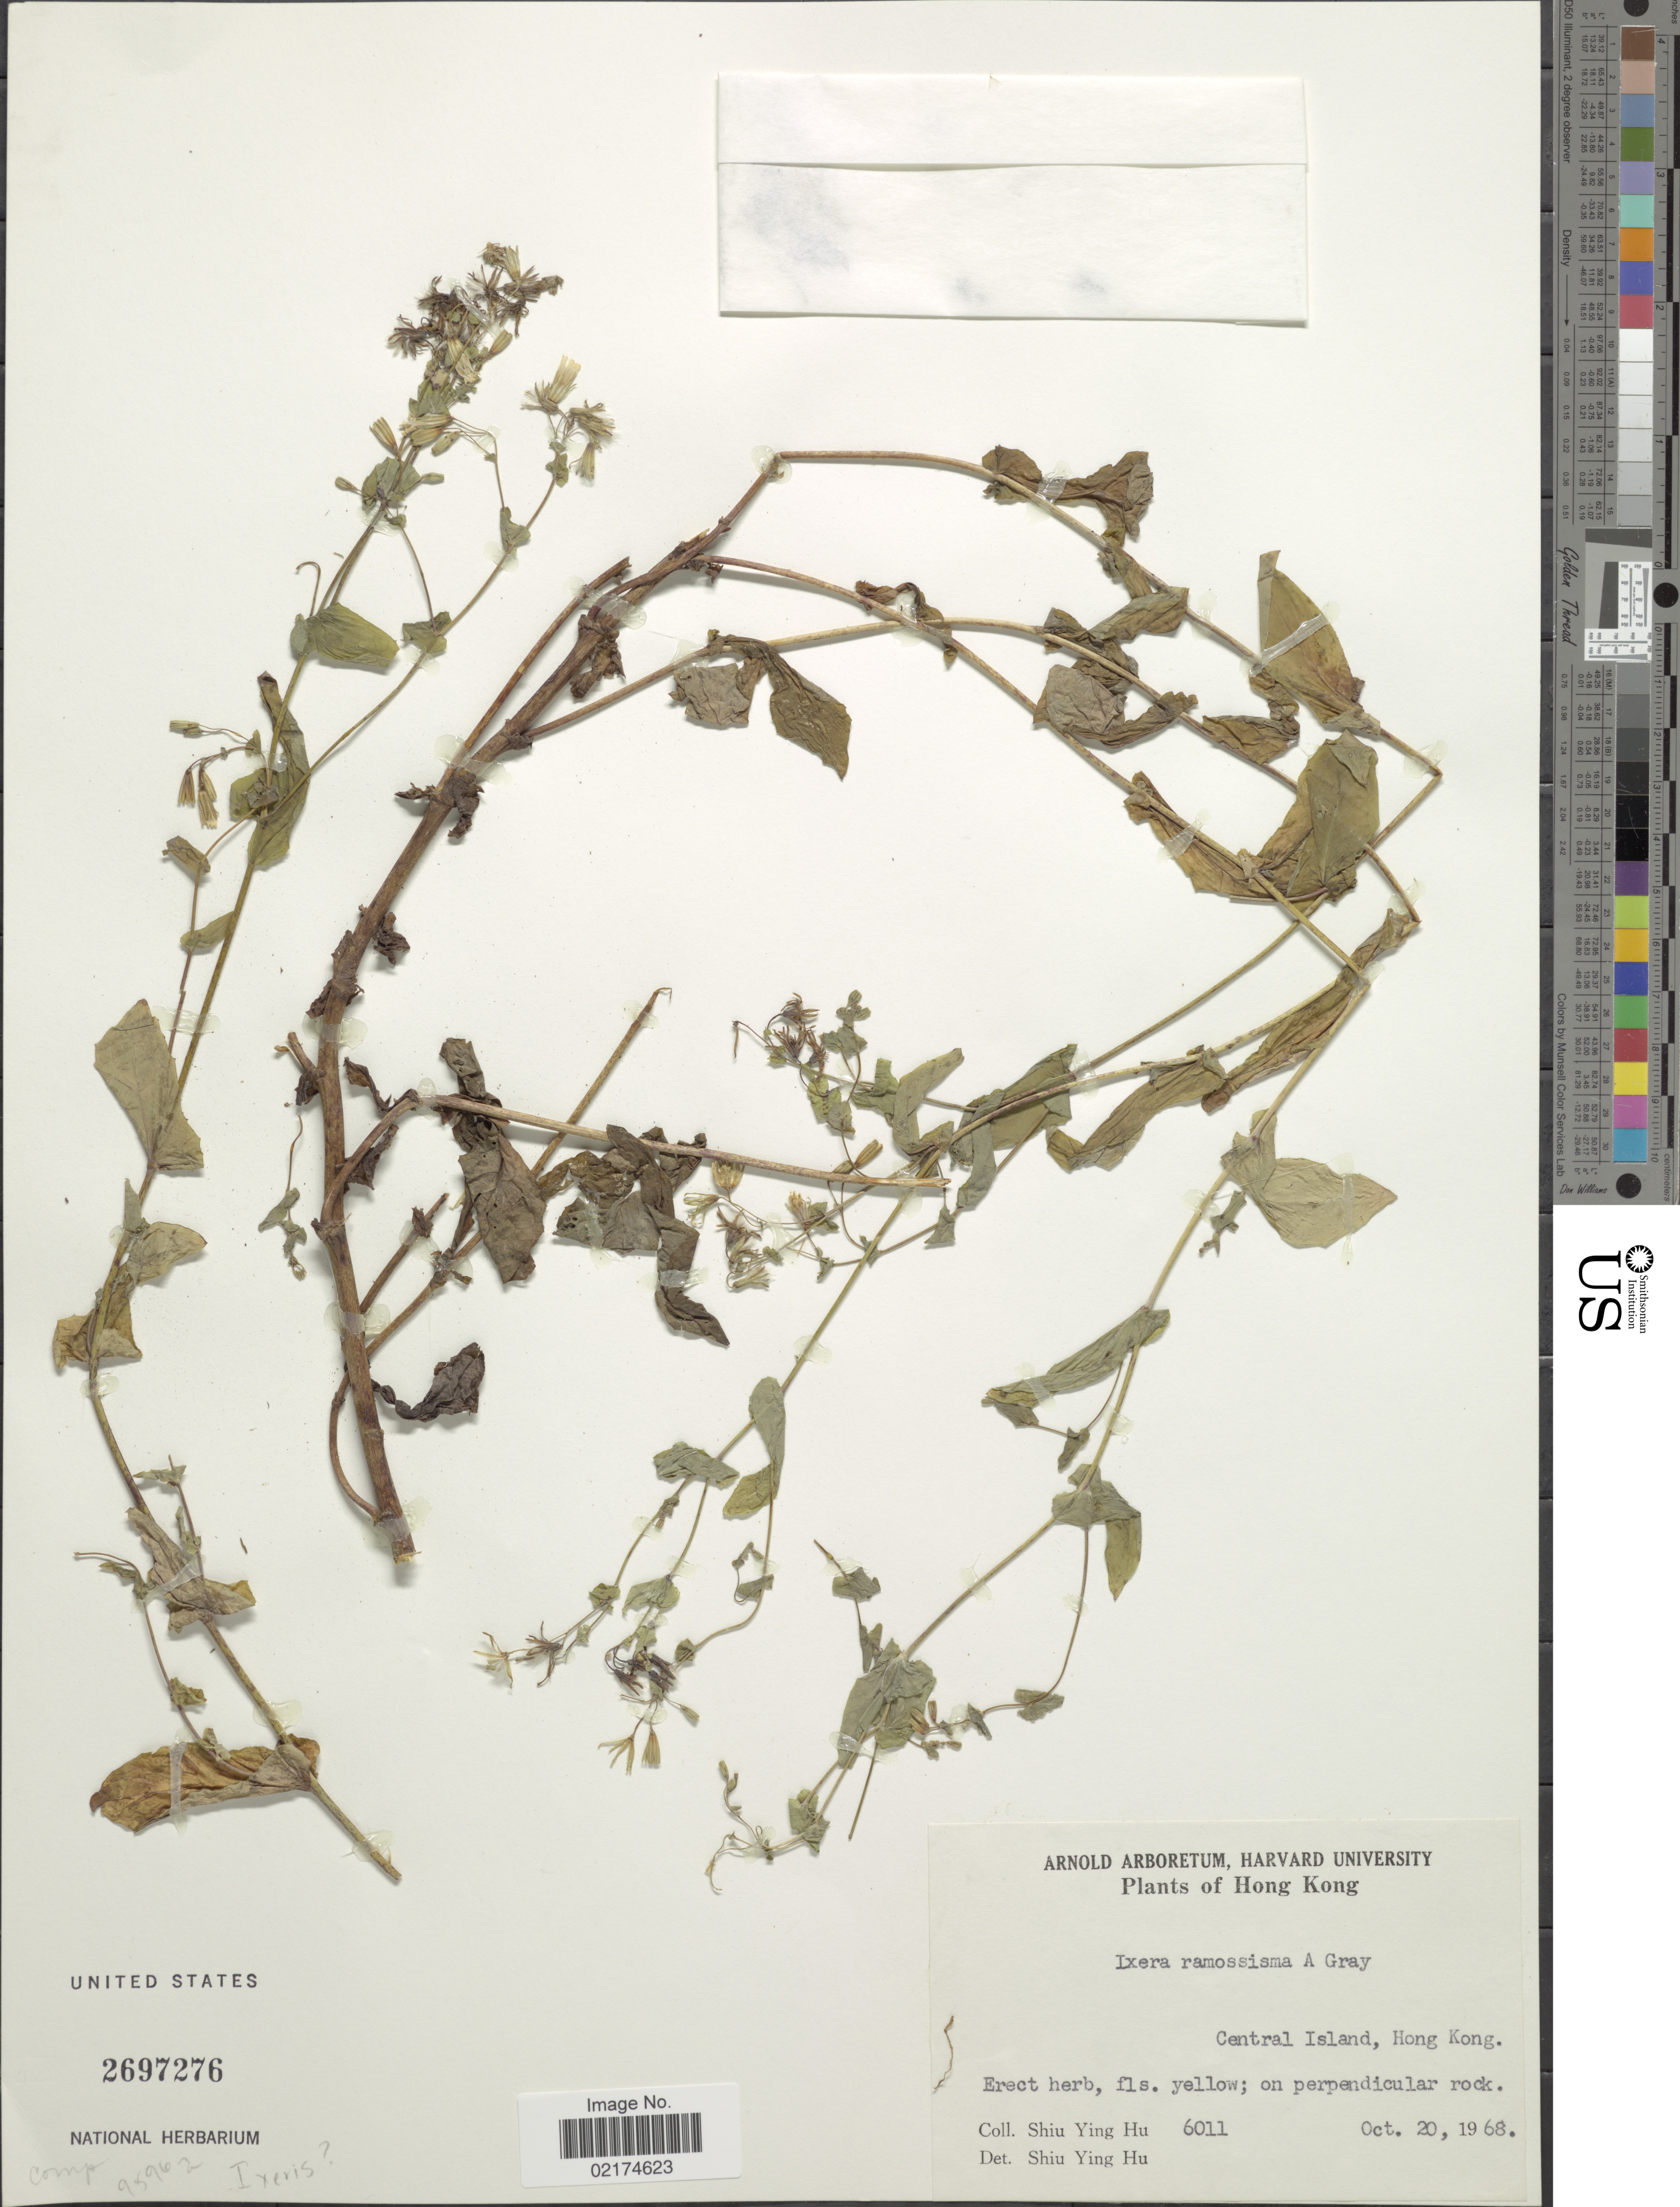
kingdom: Plantae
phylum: Tracheophyta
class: Magnoliopsida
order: Asterales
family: Asteraceae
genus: Ixeris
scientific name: Ixeris sp.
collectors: S. Y. Hu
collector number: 6011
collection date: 1968-10-20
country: China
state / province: Hong Kong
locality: Central Island, Hong Kong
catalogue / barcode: US 2697276